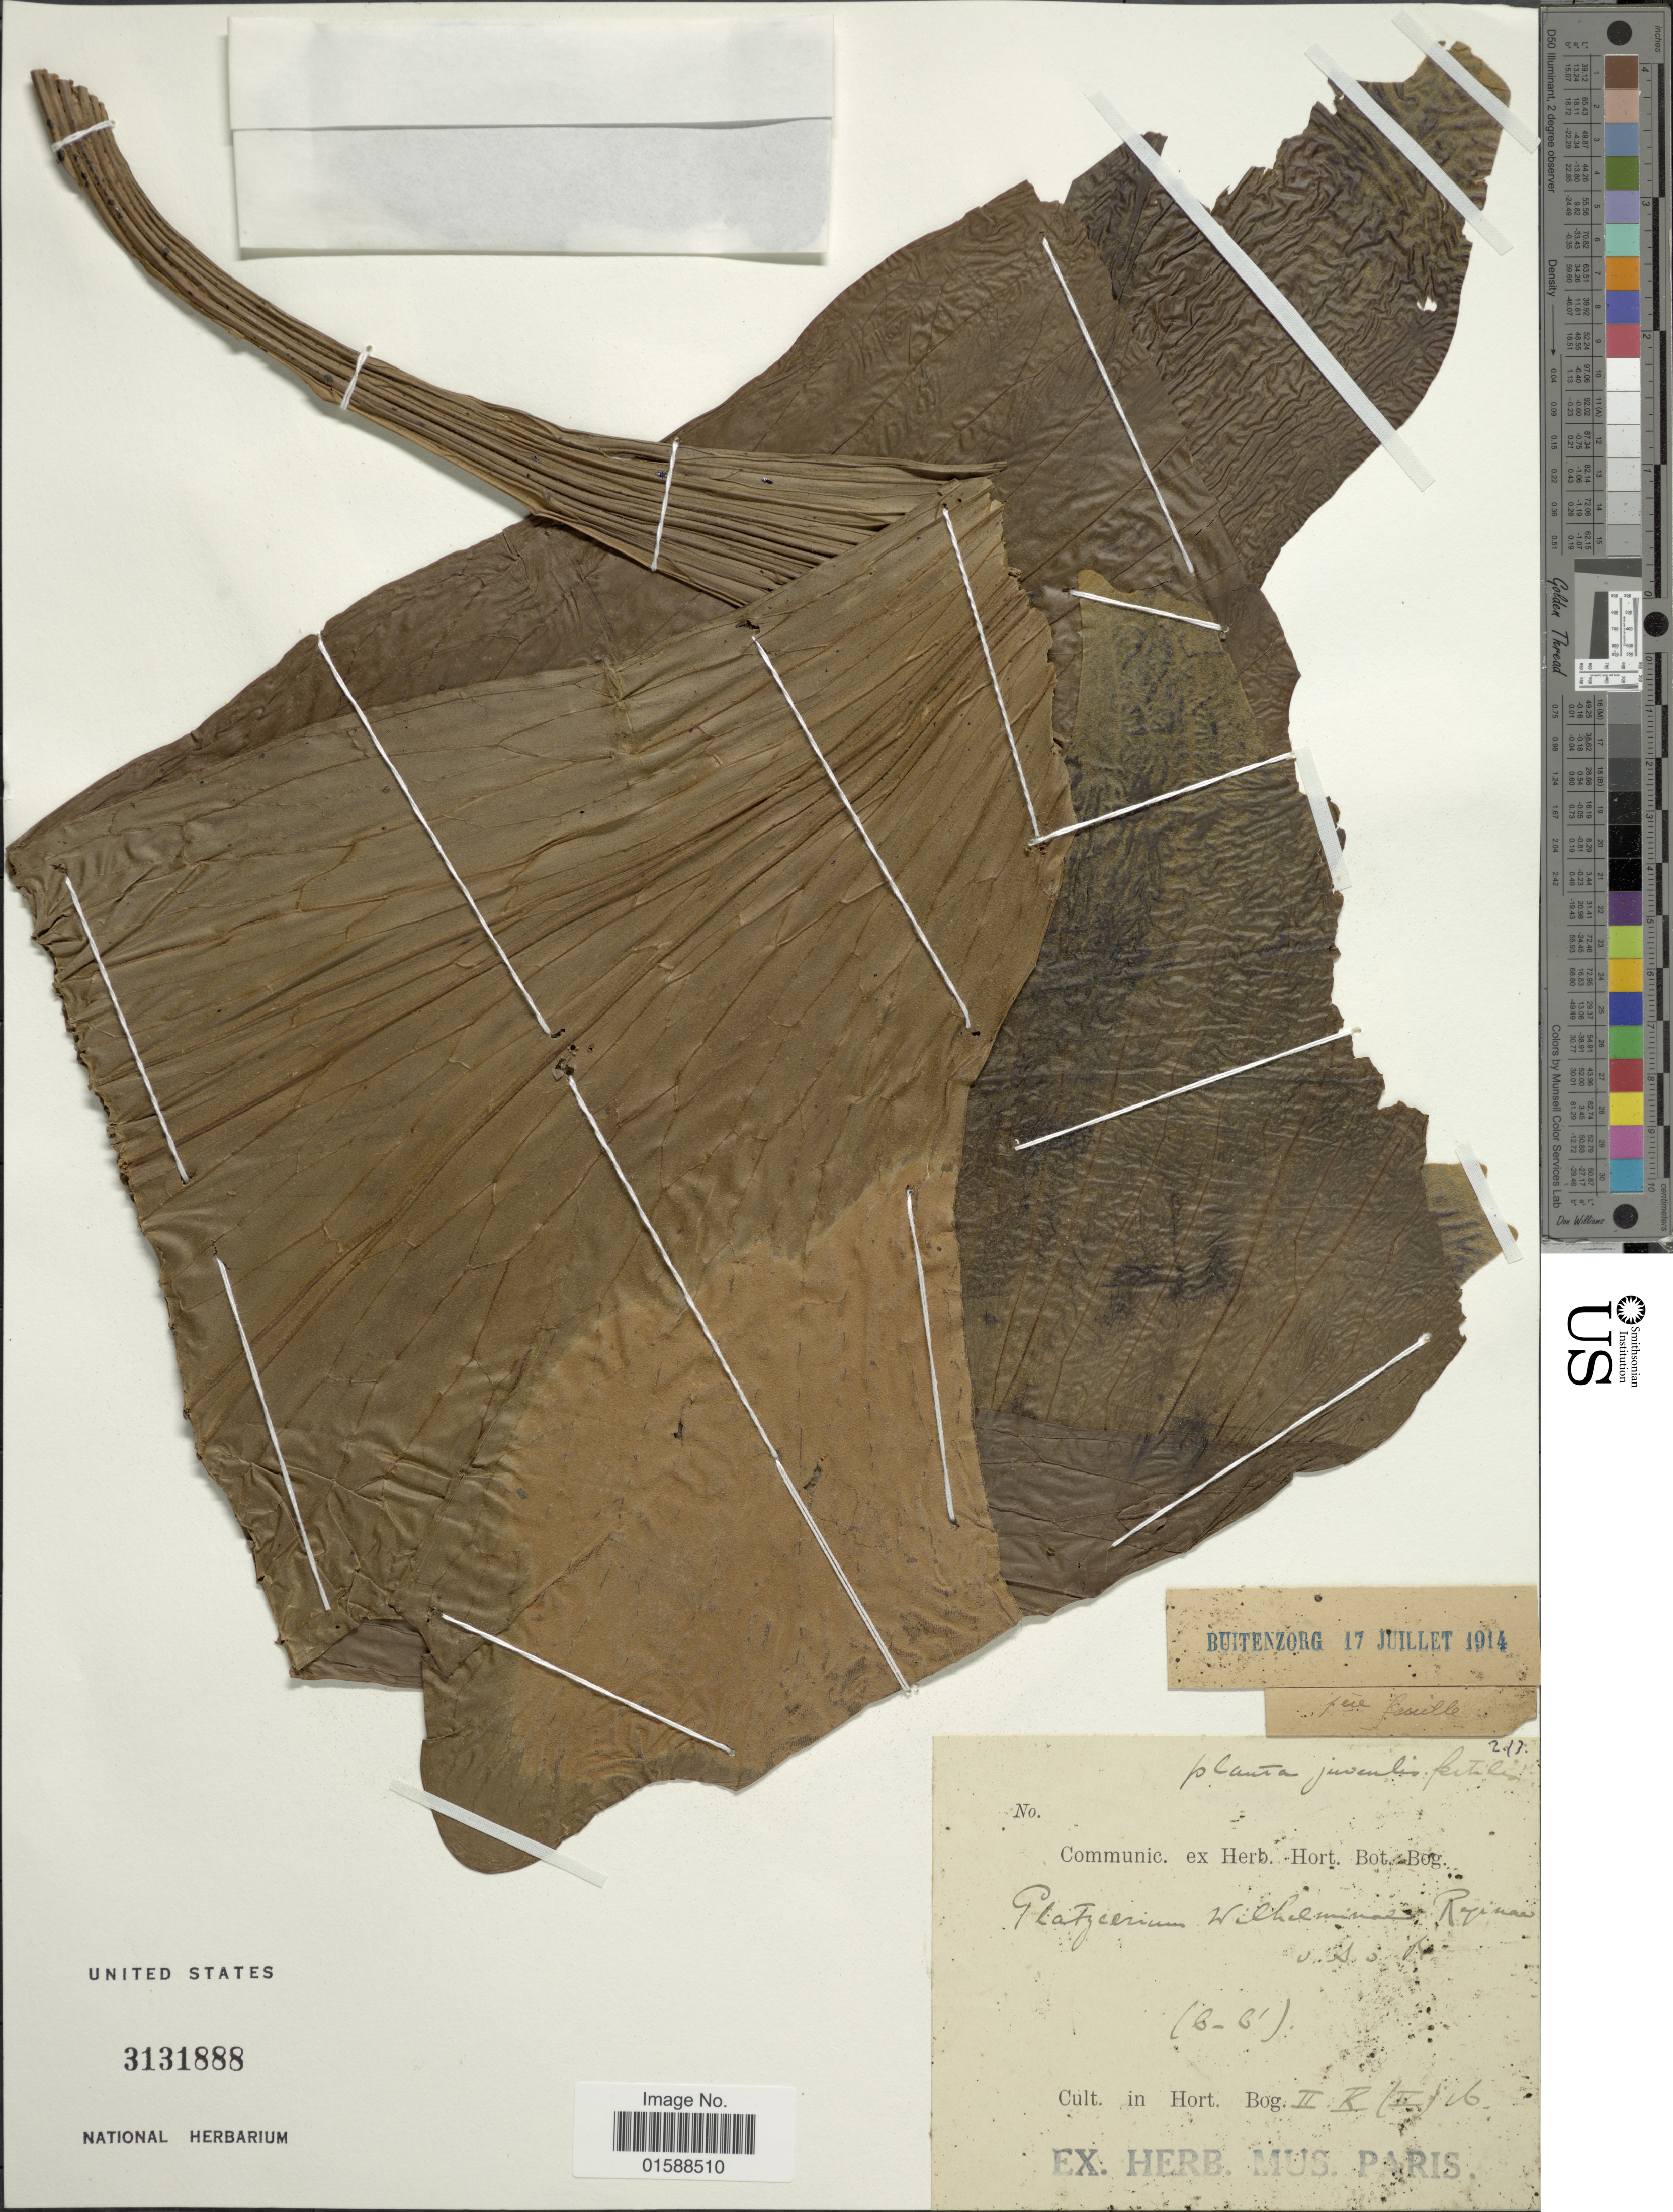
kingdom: Plantae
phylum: Tracheophyta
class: Polypodiopsida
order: Polypodiales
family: Polypodiaceae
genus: Platycerium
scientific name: Platycerium wandae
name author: Racib.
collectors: ex herb. Mus. Paris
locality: Hort. Bog.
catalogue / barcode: US 3131888